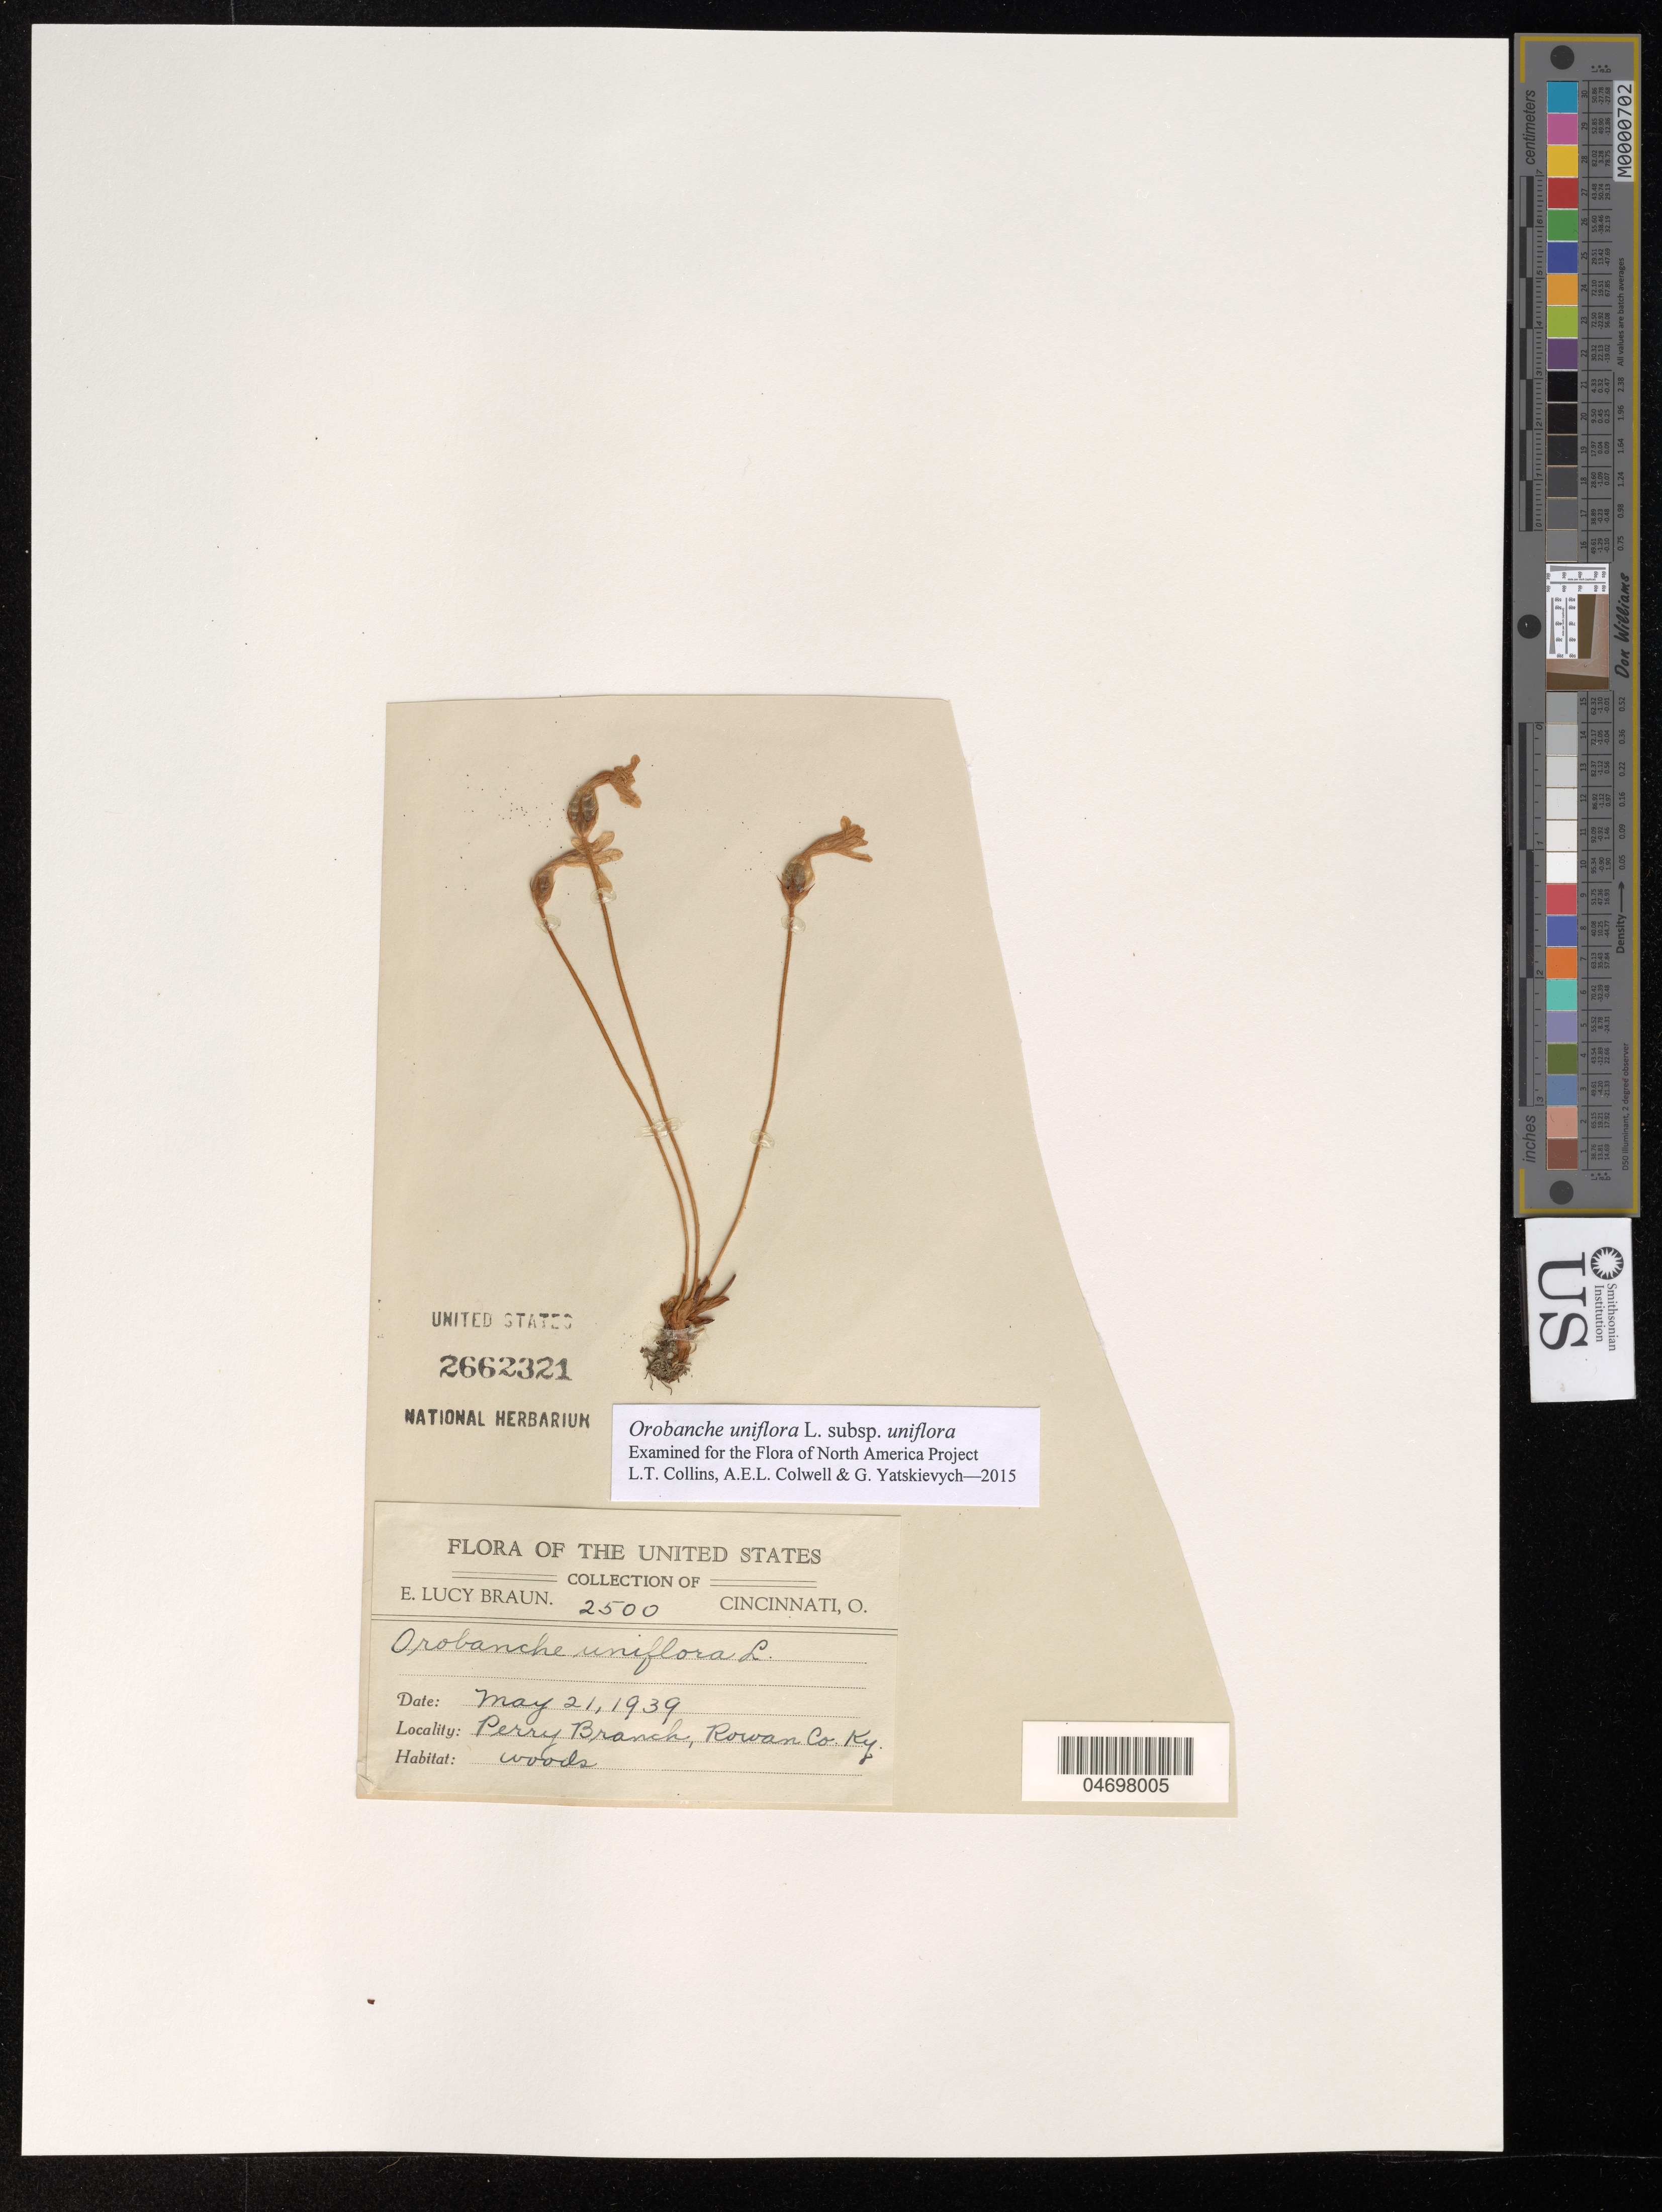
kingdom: Plantae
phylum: Tracheophyta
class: Magnoliopsida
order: Lamiales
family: Orobanchaceae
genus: Orobanche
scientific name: Orobanche uniflora subsp. uniflora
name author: L.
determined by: Collins, L. T.; Colwell, A. E.; Yatskievych, G. A.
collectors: F. V. Coville & F. Funston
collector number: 1159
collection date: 1891-07-02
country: United States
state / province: California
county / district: Kern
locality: near Fort Tejon, on the hillside immediately adjoining the old parade ground on the southwest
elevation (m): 1000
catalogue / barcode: US 2662321